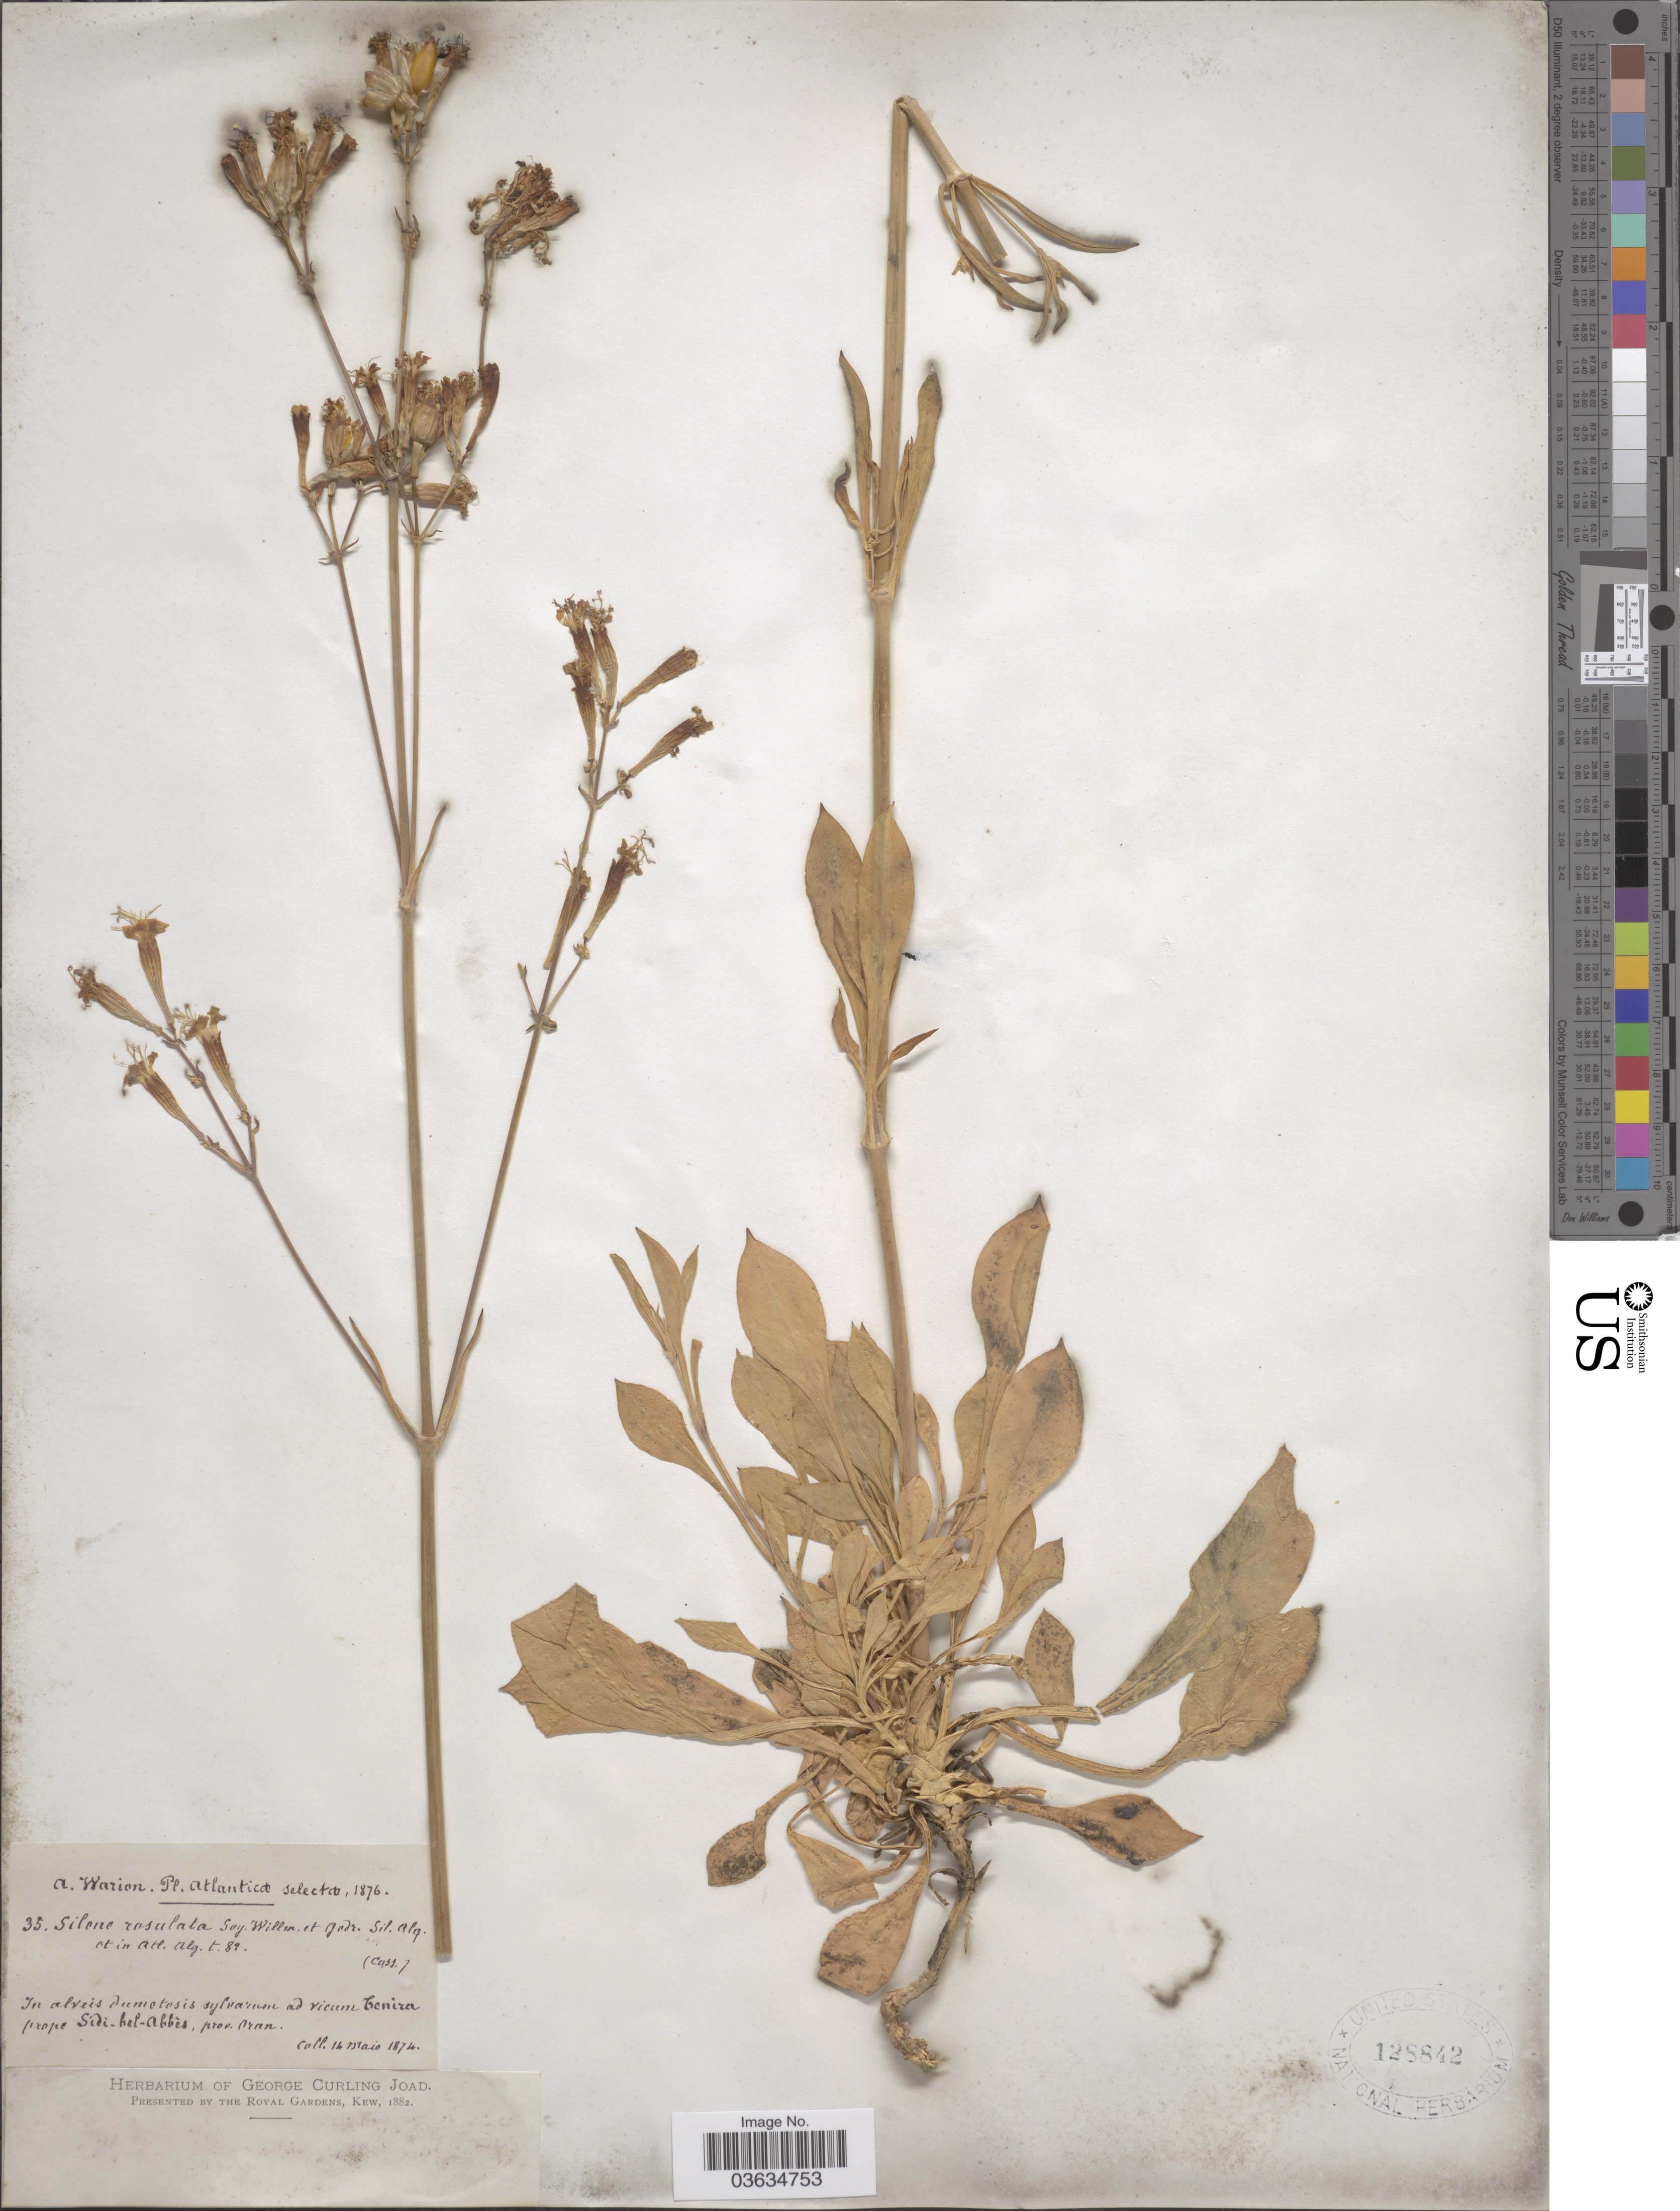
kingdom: Plantae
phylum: Tracheophyta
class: Magnoliopsida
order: Caryophyllales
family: Caryophyllaceae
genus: Silene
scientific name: Silene rosulata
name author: Soy.-Will. & Godr.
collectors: A. Warion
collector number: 35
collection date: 1874-05-14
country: Algeria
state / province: Oran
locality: Altlanticæ selectæ. In alveis dumotosis sylvarum ad vicum Tenira prope Sidi-bel-Abbès.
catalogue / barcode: US 128842